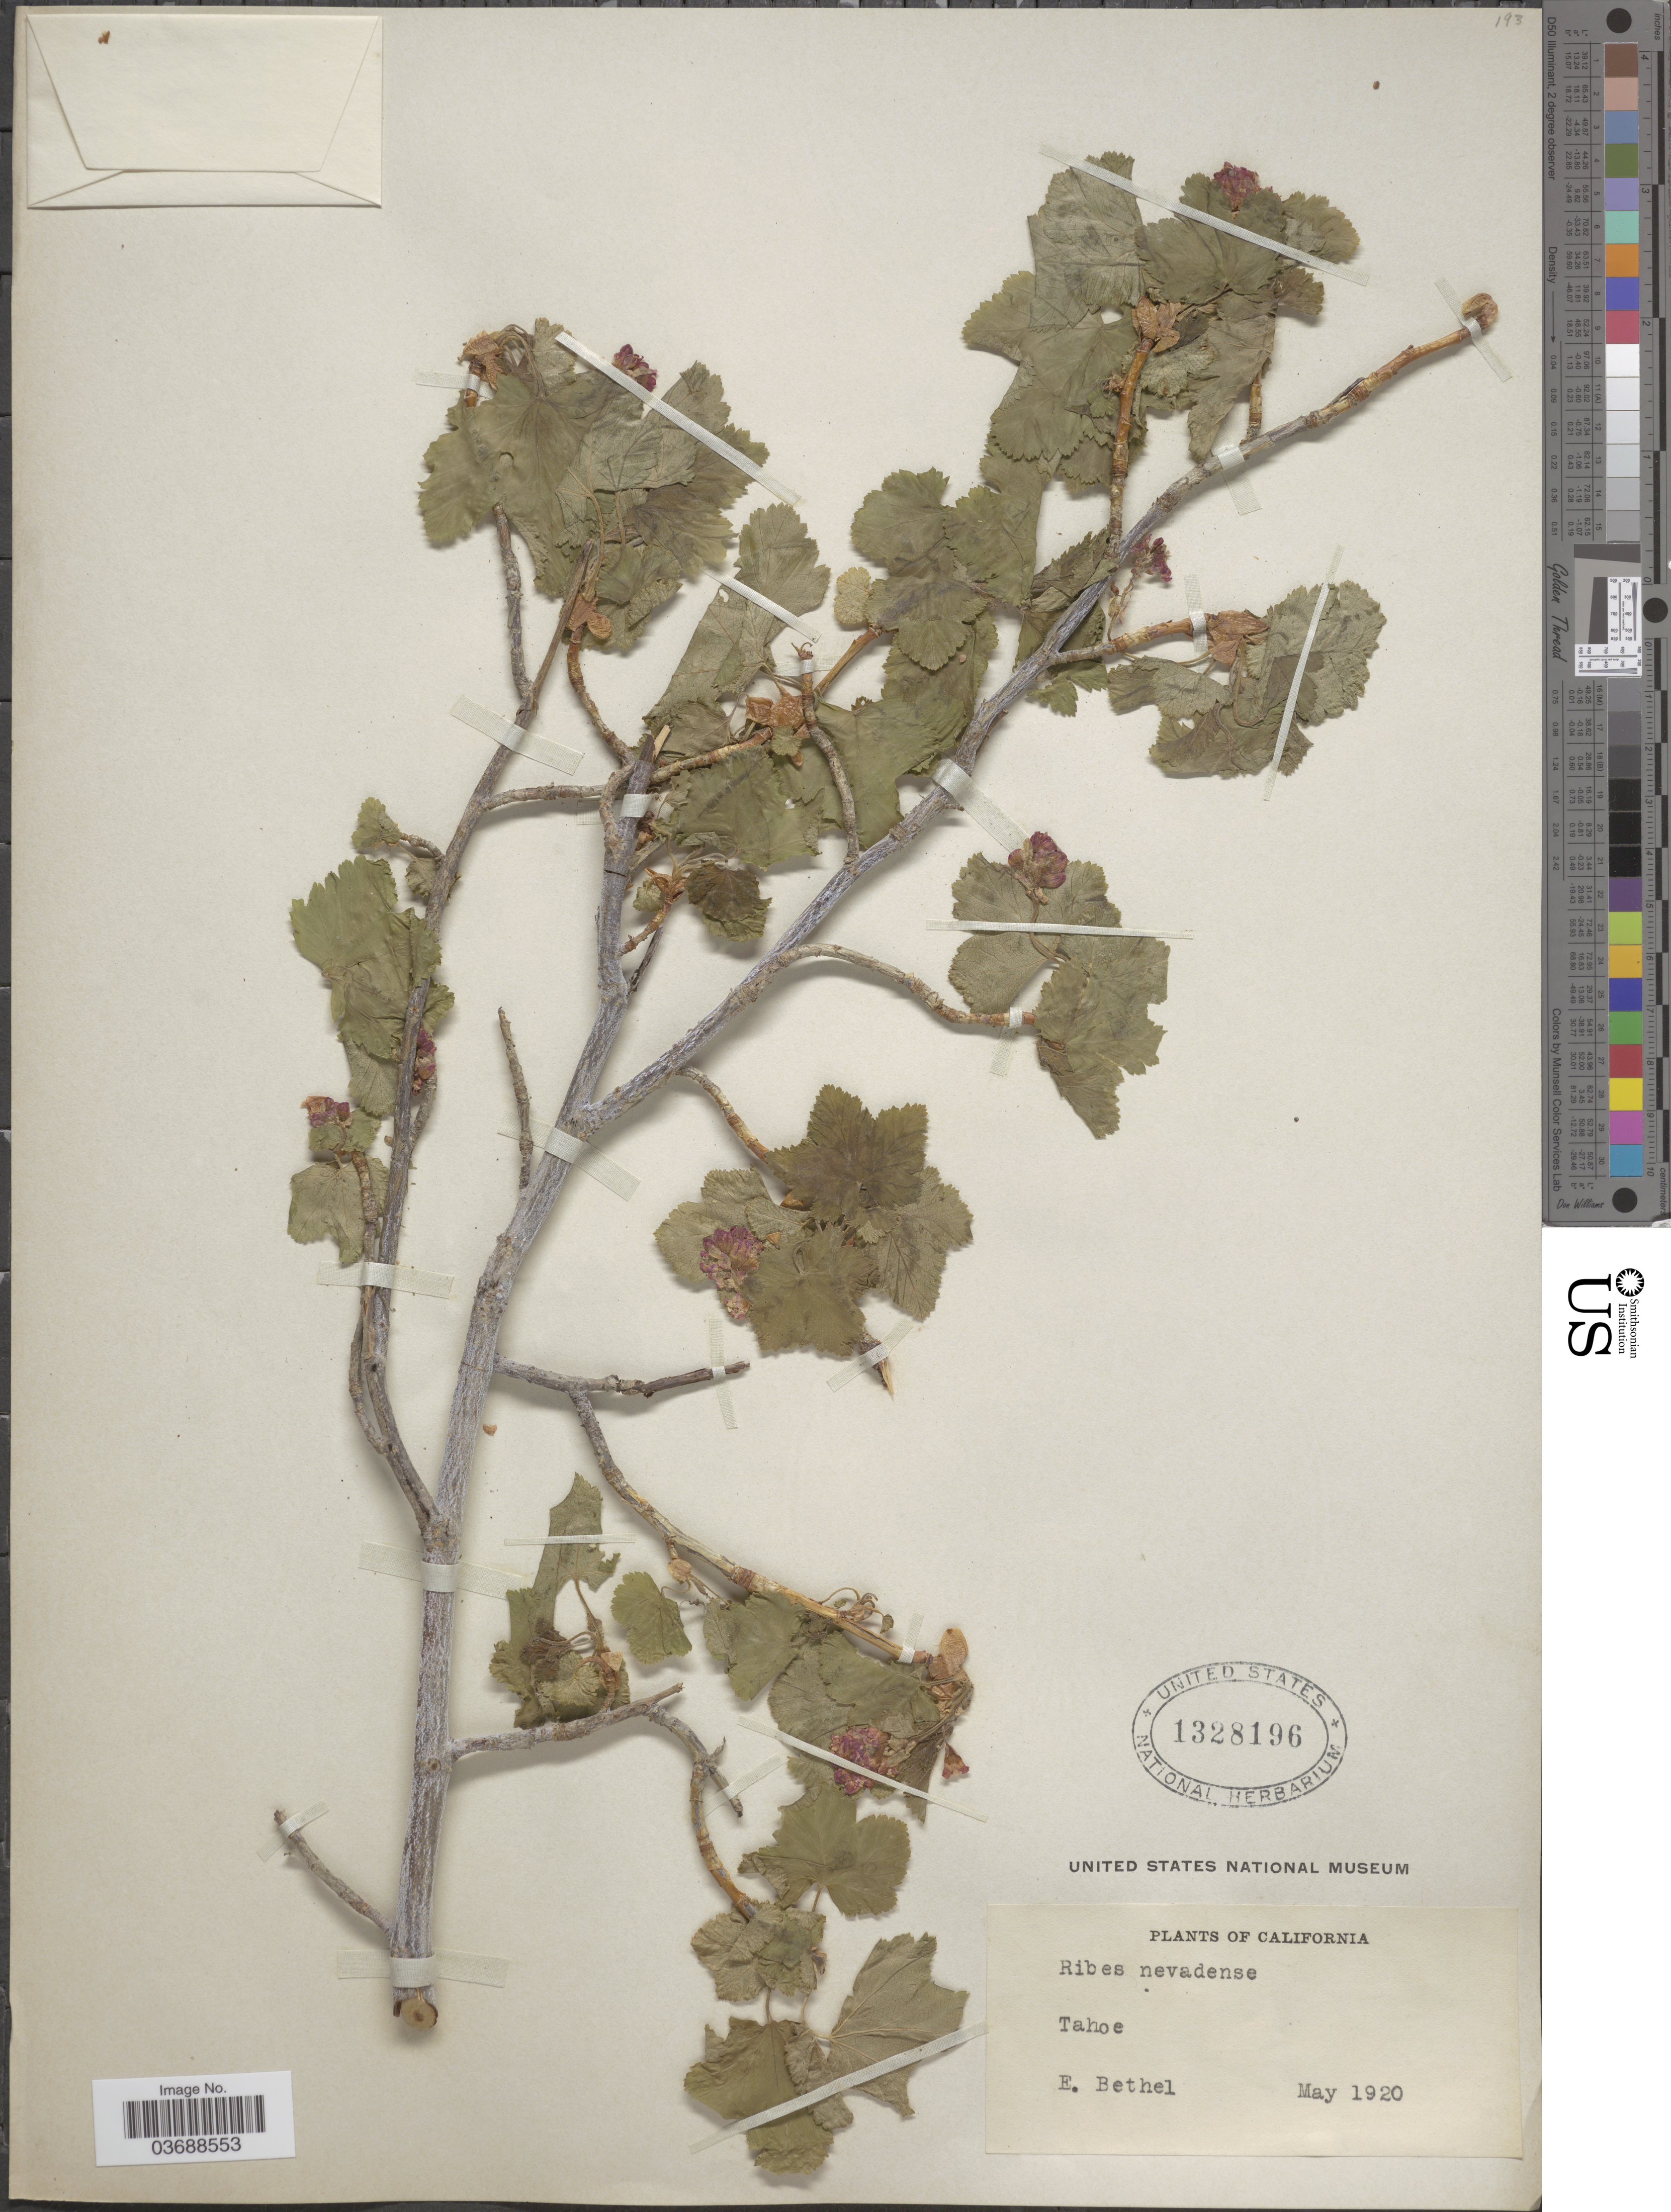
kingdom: Plantae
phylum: Tracheophyta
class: Magnoliopsida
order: Saxifragales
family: Grossulariaceae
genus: Ribes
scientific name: Ribes nevadense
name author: Kellogg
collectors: E. Bethel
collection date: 1920-05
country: United States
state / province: California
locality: Tahoe.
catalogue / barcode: US 1328196